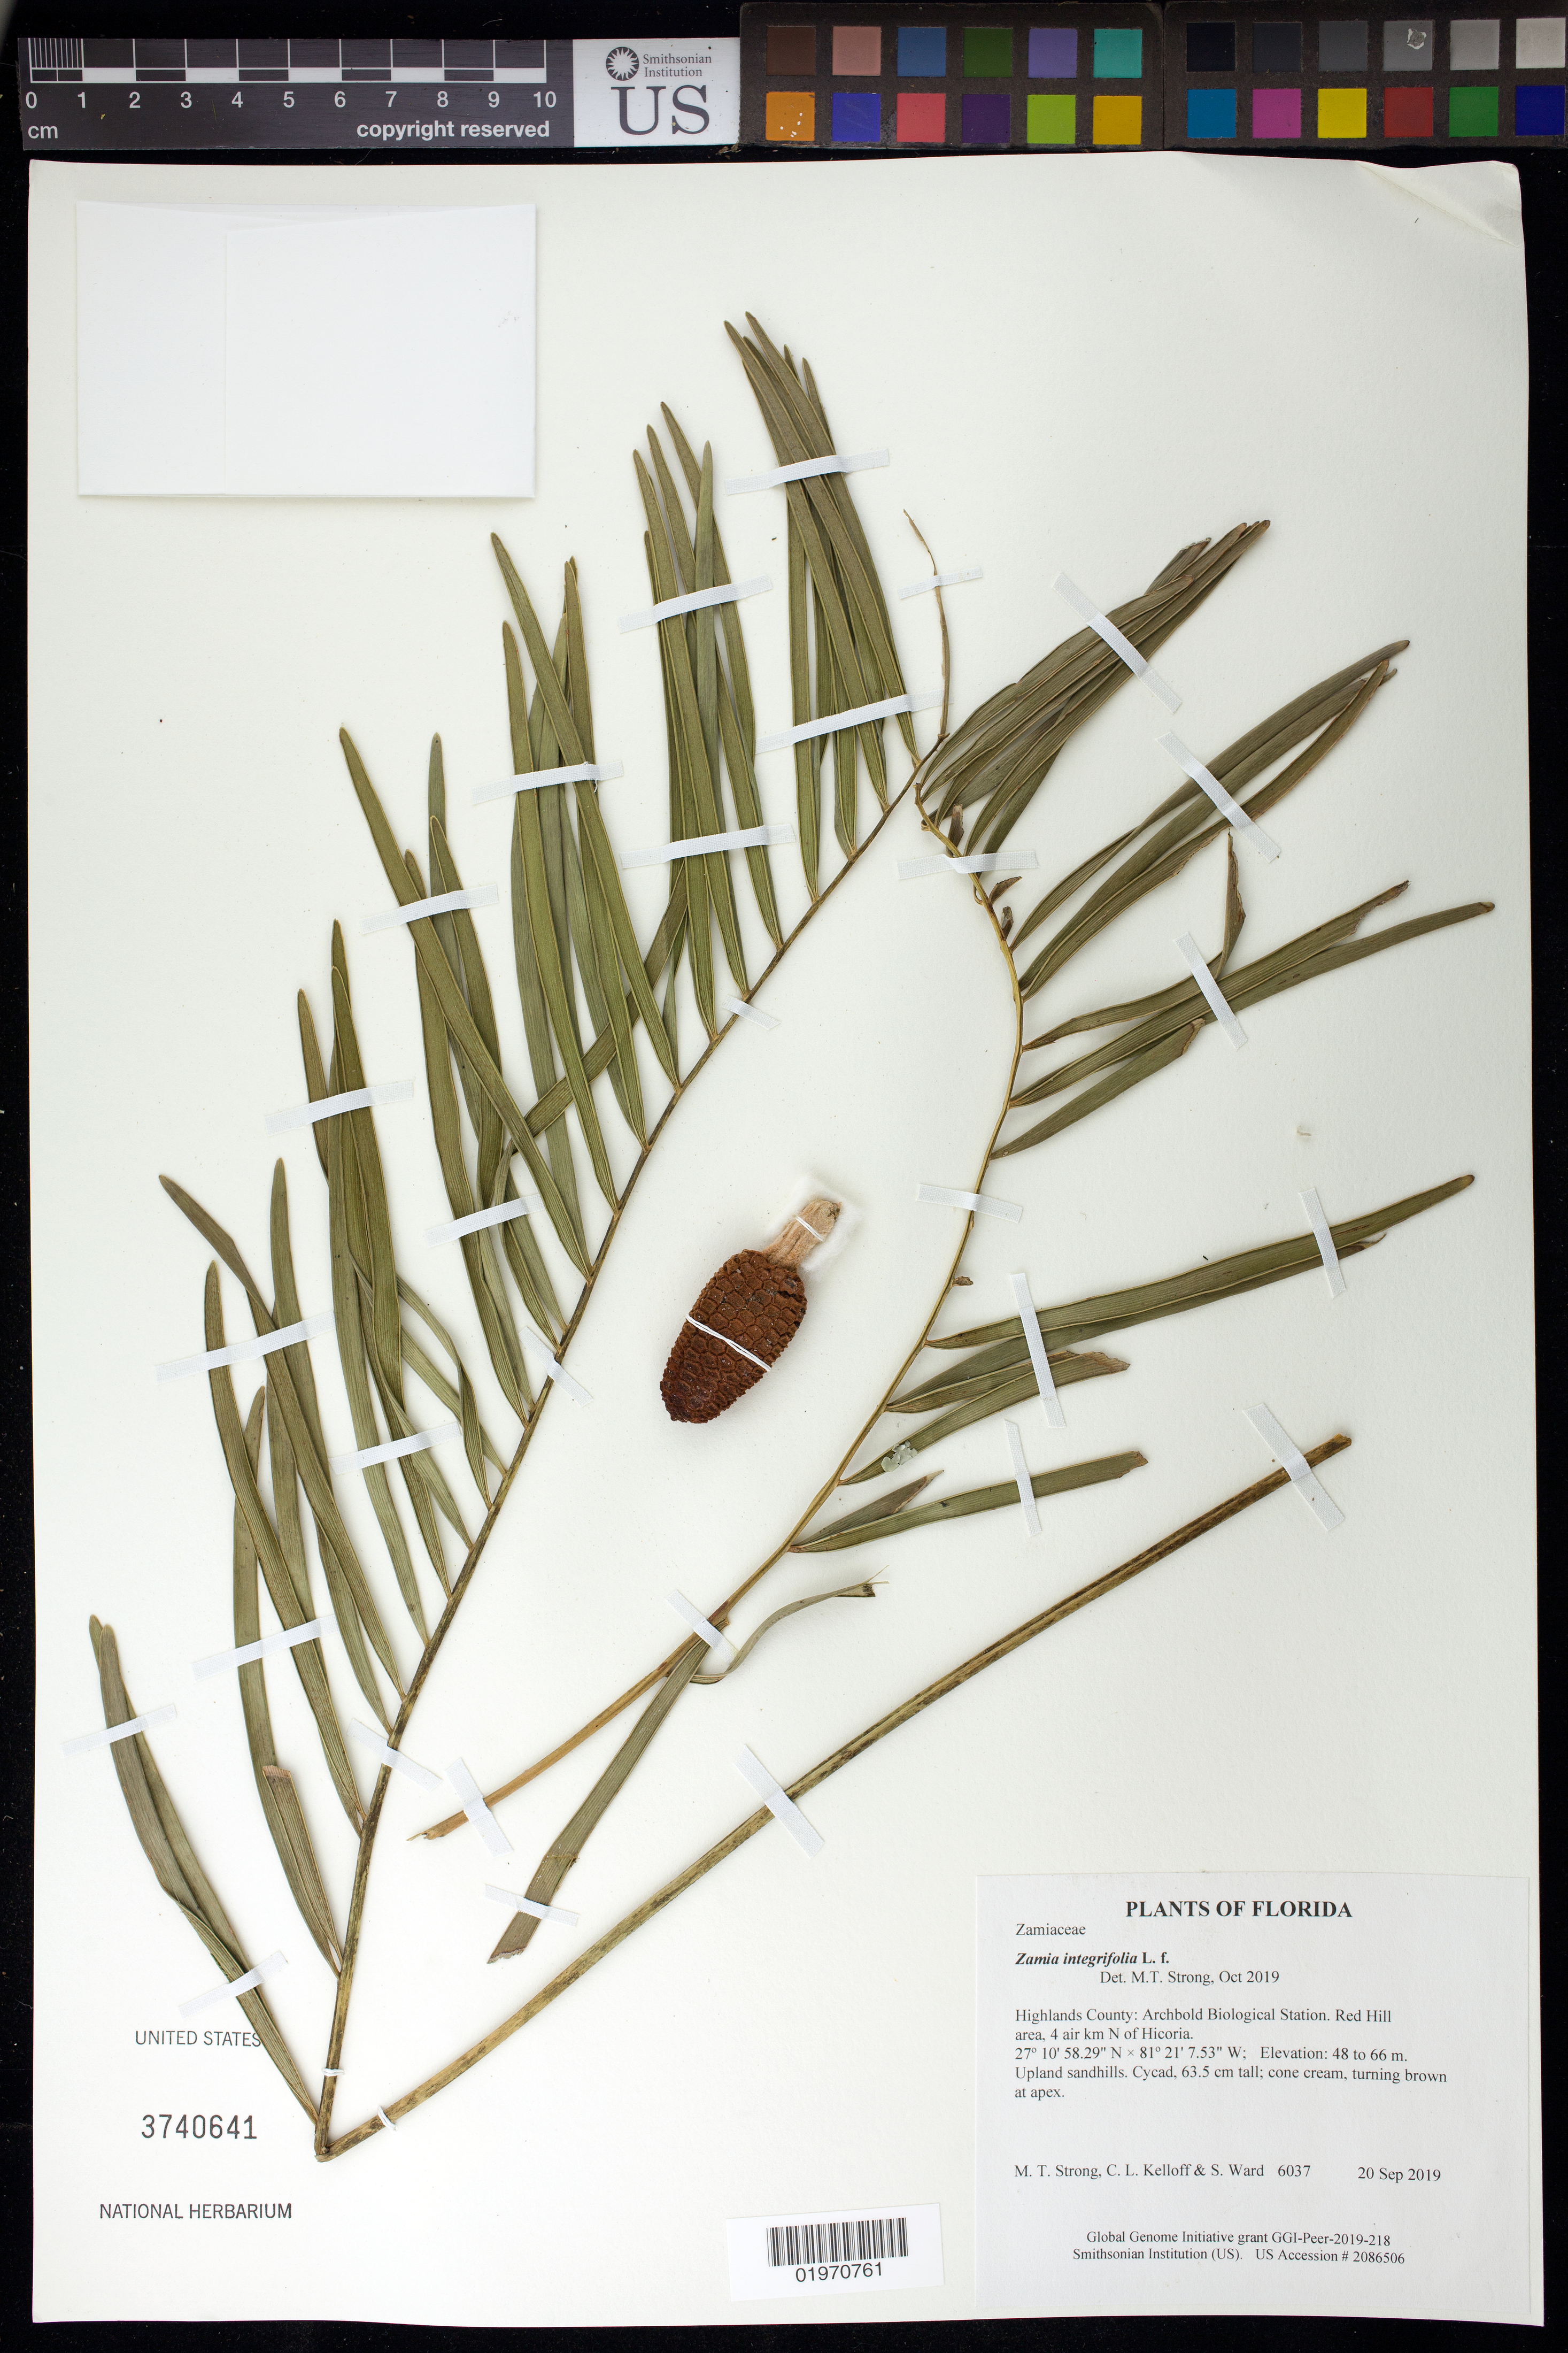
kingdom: Plantae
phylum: Tracheophyta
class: Cycadopsida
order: Cycadales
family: Zamiaceae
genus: Zamia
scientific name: Zamia integrifolia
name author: L. f.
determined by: Strong, Mark T., (BOT), Smithsonian Institution - National Museum of Natural History (UNITED STATES)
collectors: M. T. Strong, C. L. Kelloff & S. Ward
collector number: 6037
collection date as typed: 20 Sep 2019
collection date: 2019-09-20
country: United States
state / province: Florida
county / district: Highlands County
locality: Archbold Biological Station. Red Hill area, 4 air km N of Hicoria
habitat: Upland sandhills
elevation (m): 48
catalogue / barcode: US 3740641